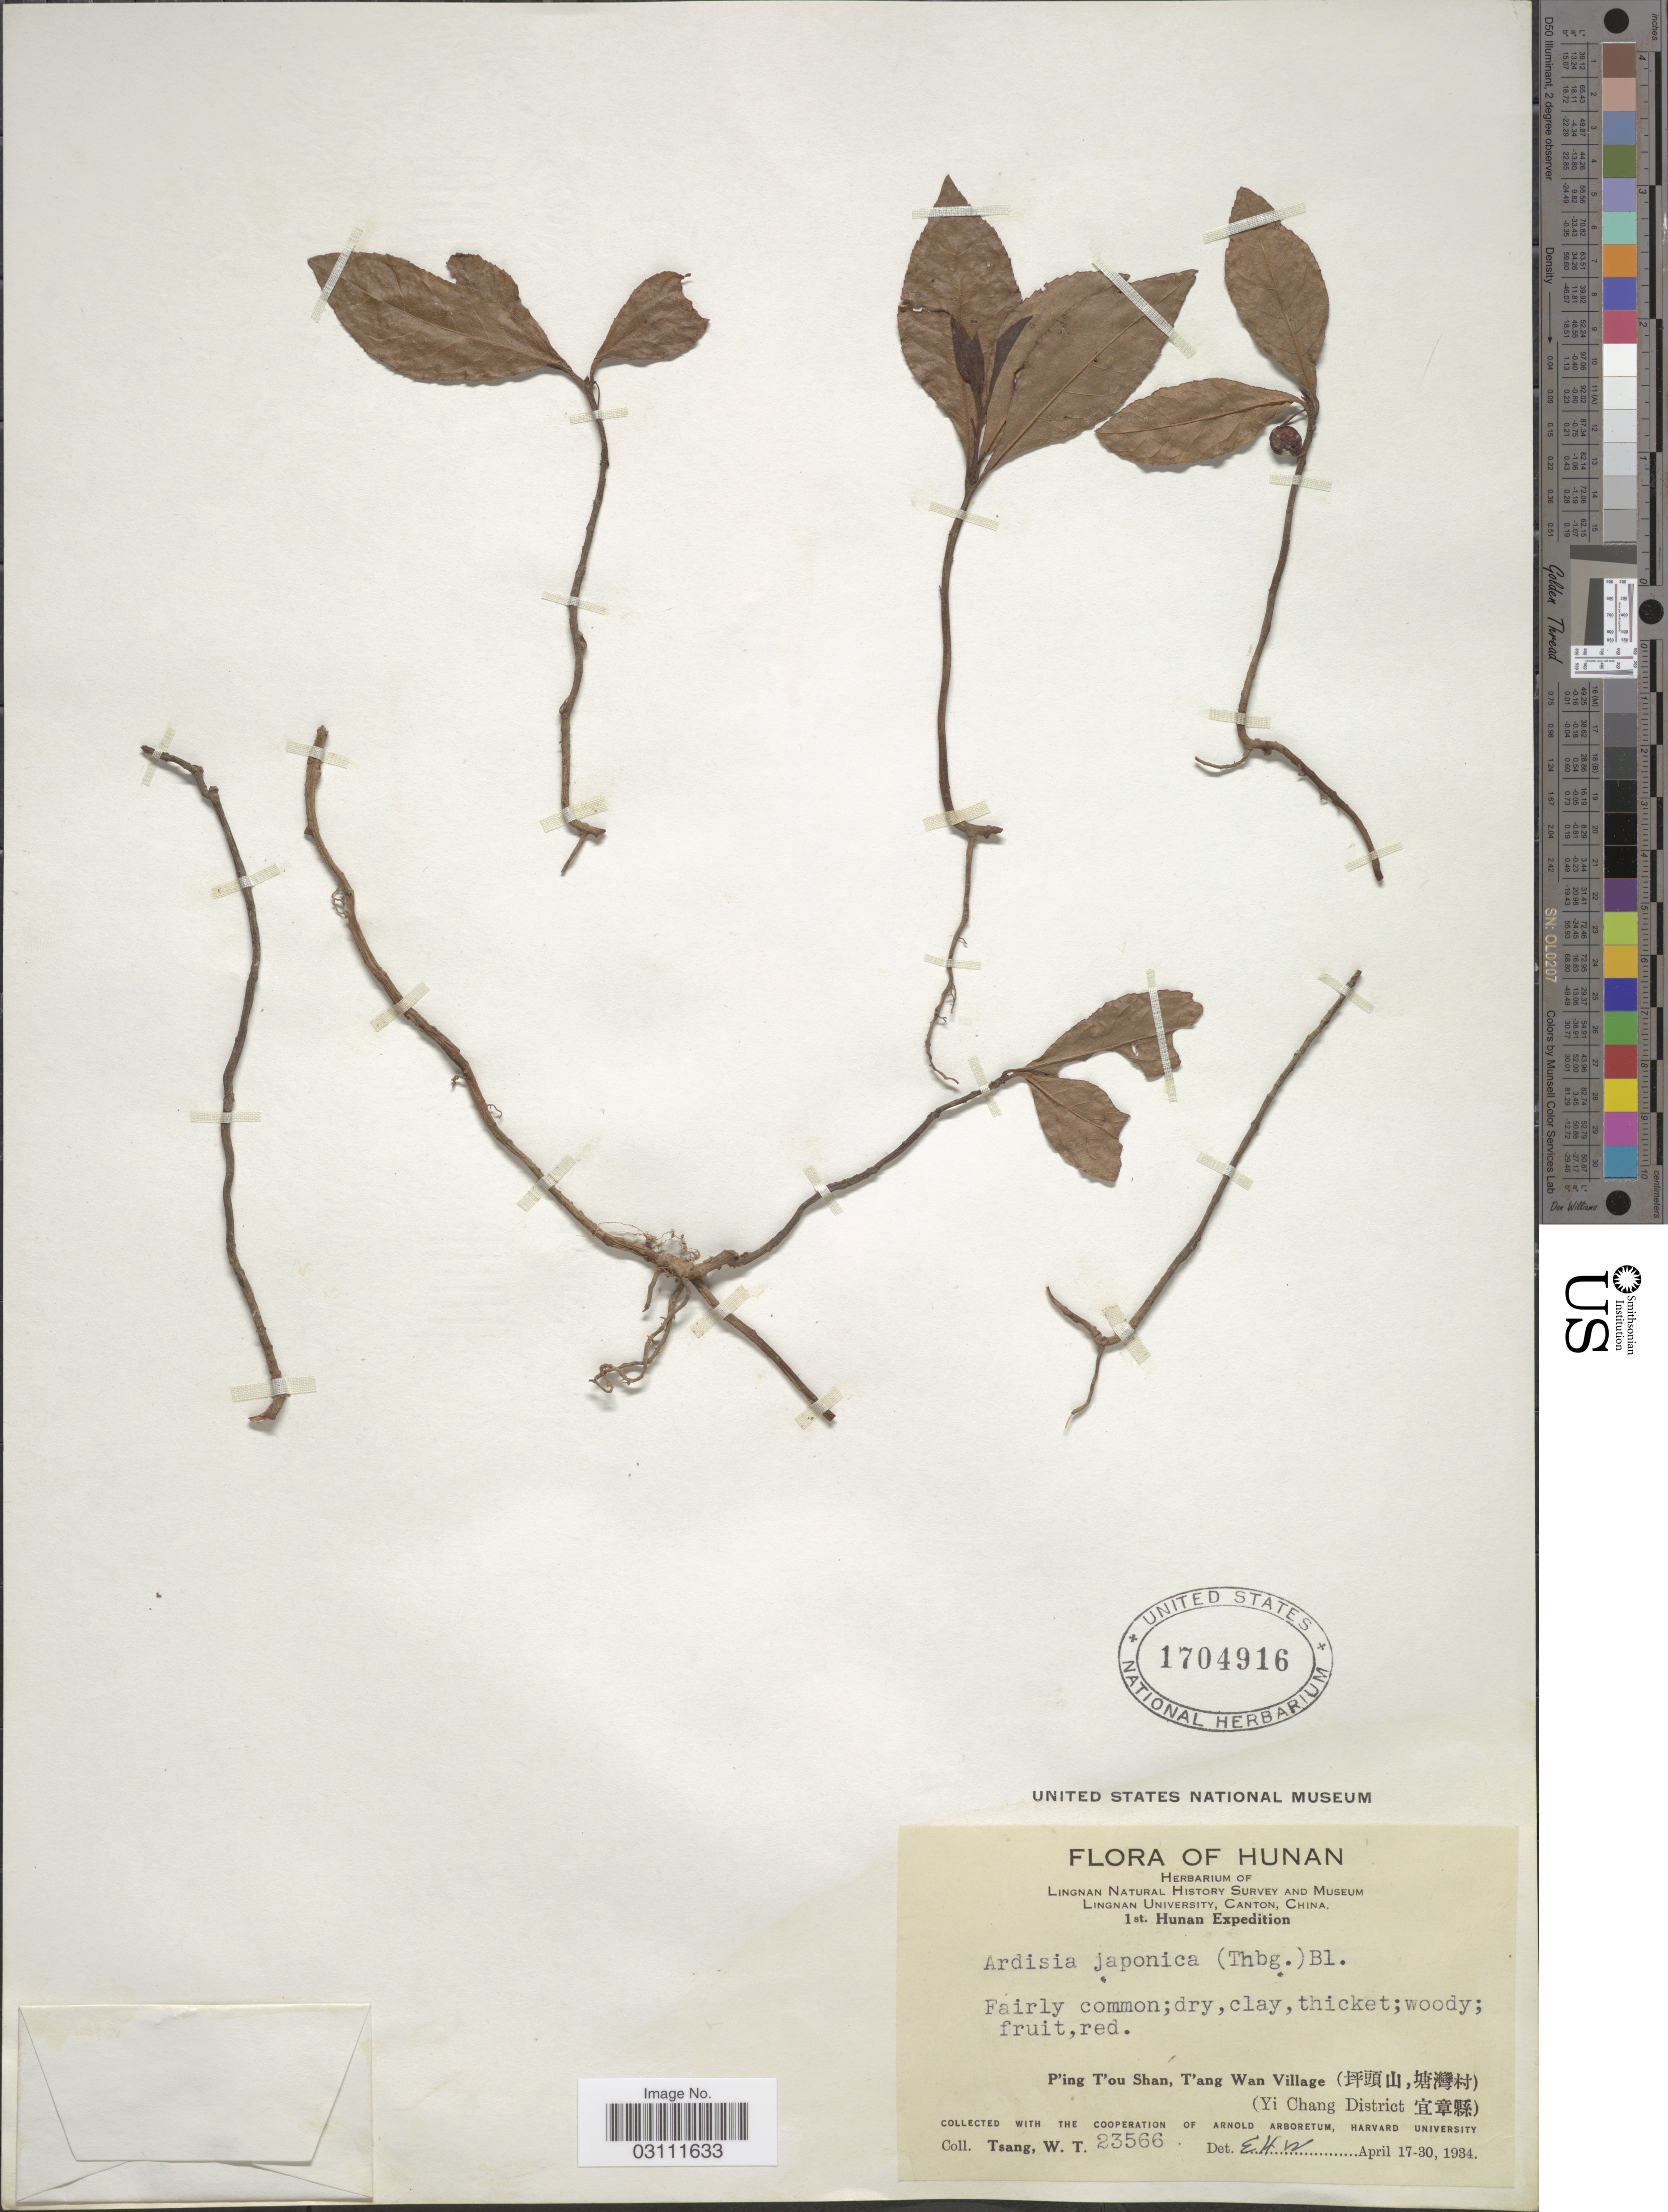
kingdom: Plantae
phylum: Tracheophyta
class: Magnoliopsida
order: Ericales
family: Primulaceae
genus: Ardisia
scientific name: Ardisia japonica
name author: (Thunb.) Blume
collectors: W. T. Tsang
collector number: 23566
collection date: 1934-04-17/1934-04-30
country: China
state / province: Hunan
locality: P'ing T'ou Shan, T'ang Wan Village, (Yi Chang District).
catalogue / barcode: US 1704916